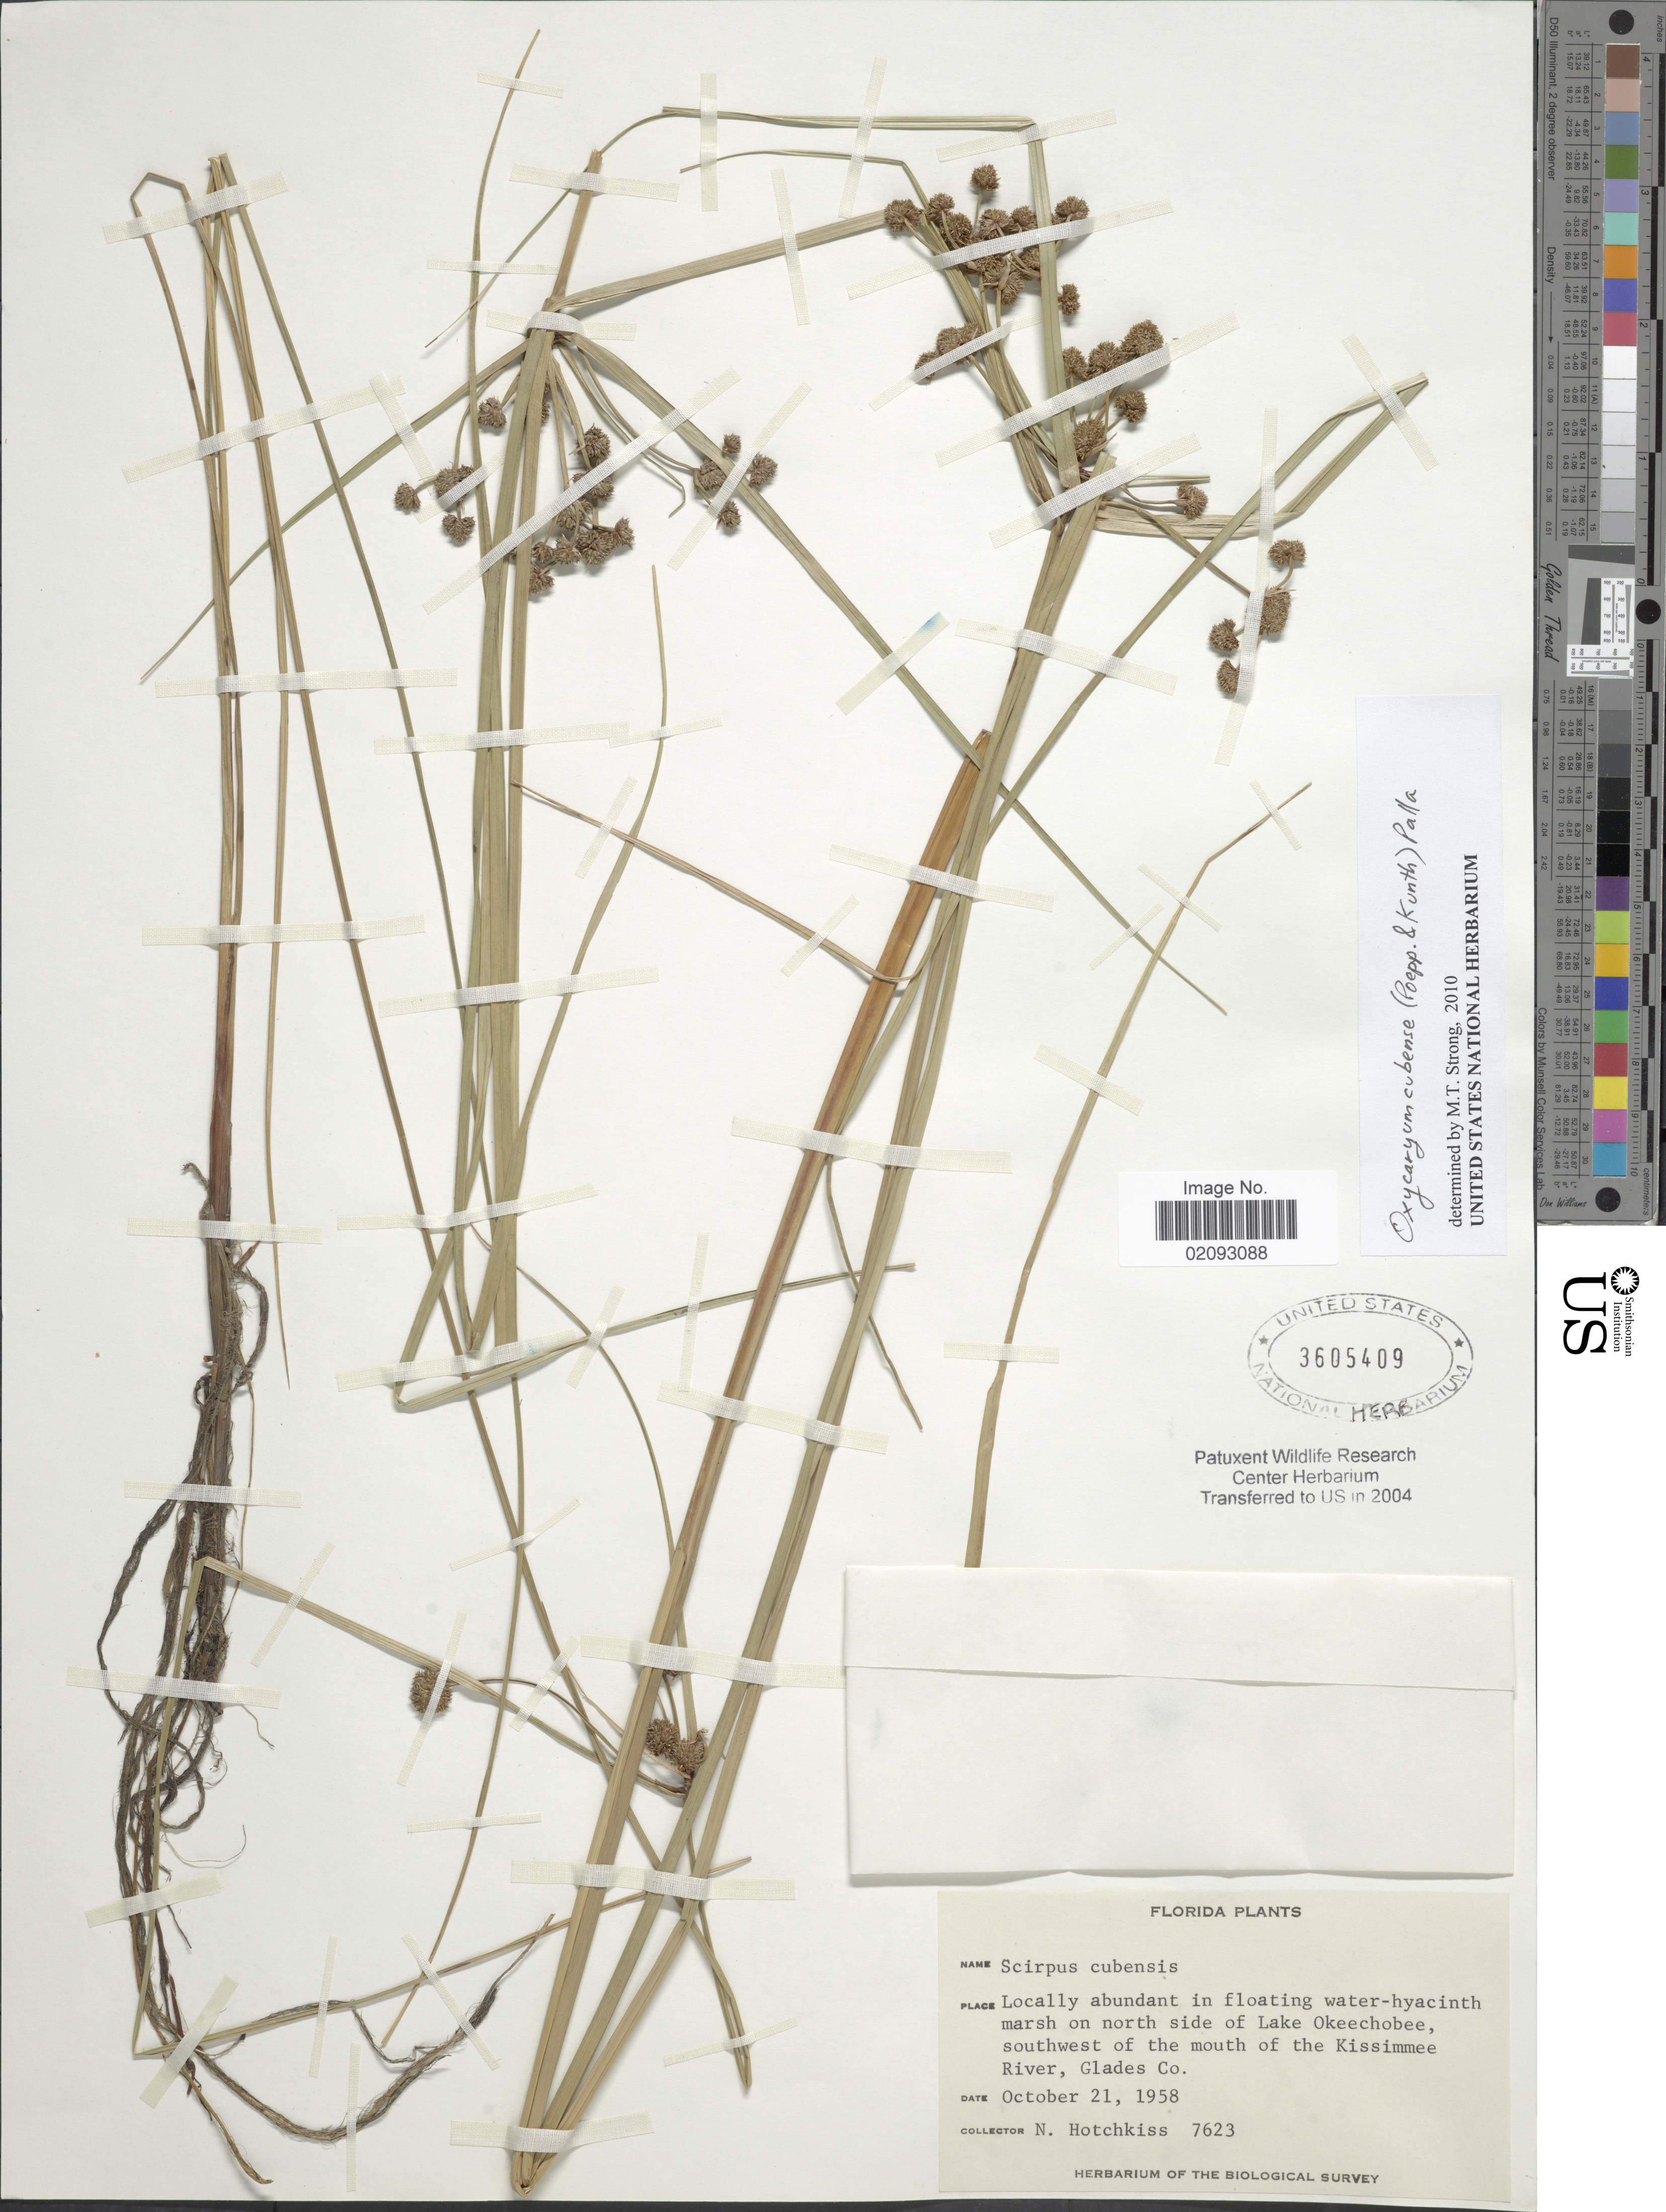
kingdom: Plantae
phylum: Tracheophyta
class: Liliopsida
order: Poales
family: Cyperaceae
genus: Cyperus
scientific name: Cyperus blepharoleptos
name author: Steud.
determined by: Strong, Mark T., (BOT), Smithsonian Institution - National Museum of Natural History (UNITED STATES)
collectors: N. Hotchkiss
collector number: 7623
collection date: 1958-10-21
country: United States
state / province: Florida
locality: Locally abundant in floating water-hyacinth marsh on north side of Lake Okeechobee, southwest of the mouth of the Kissimmee River, Glades Co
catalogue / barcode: US 3605409